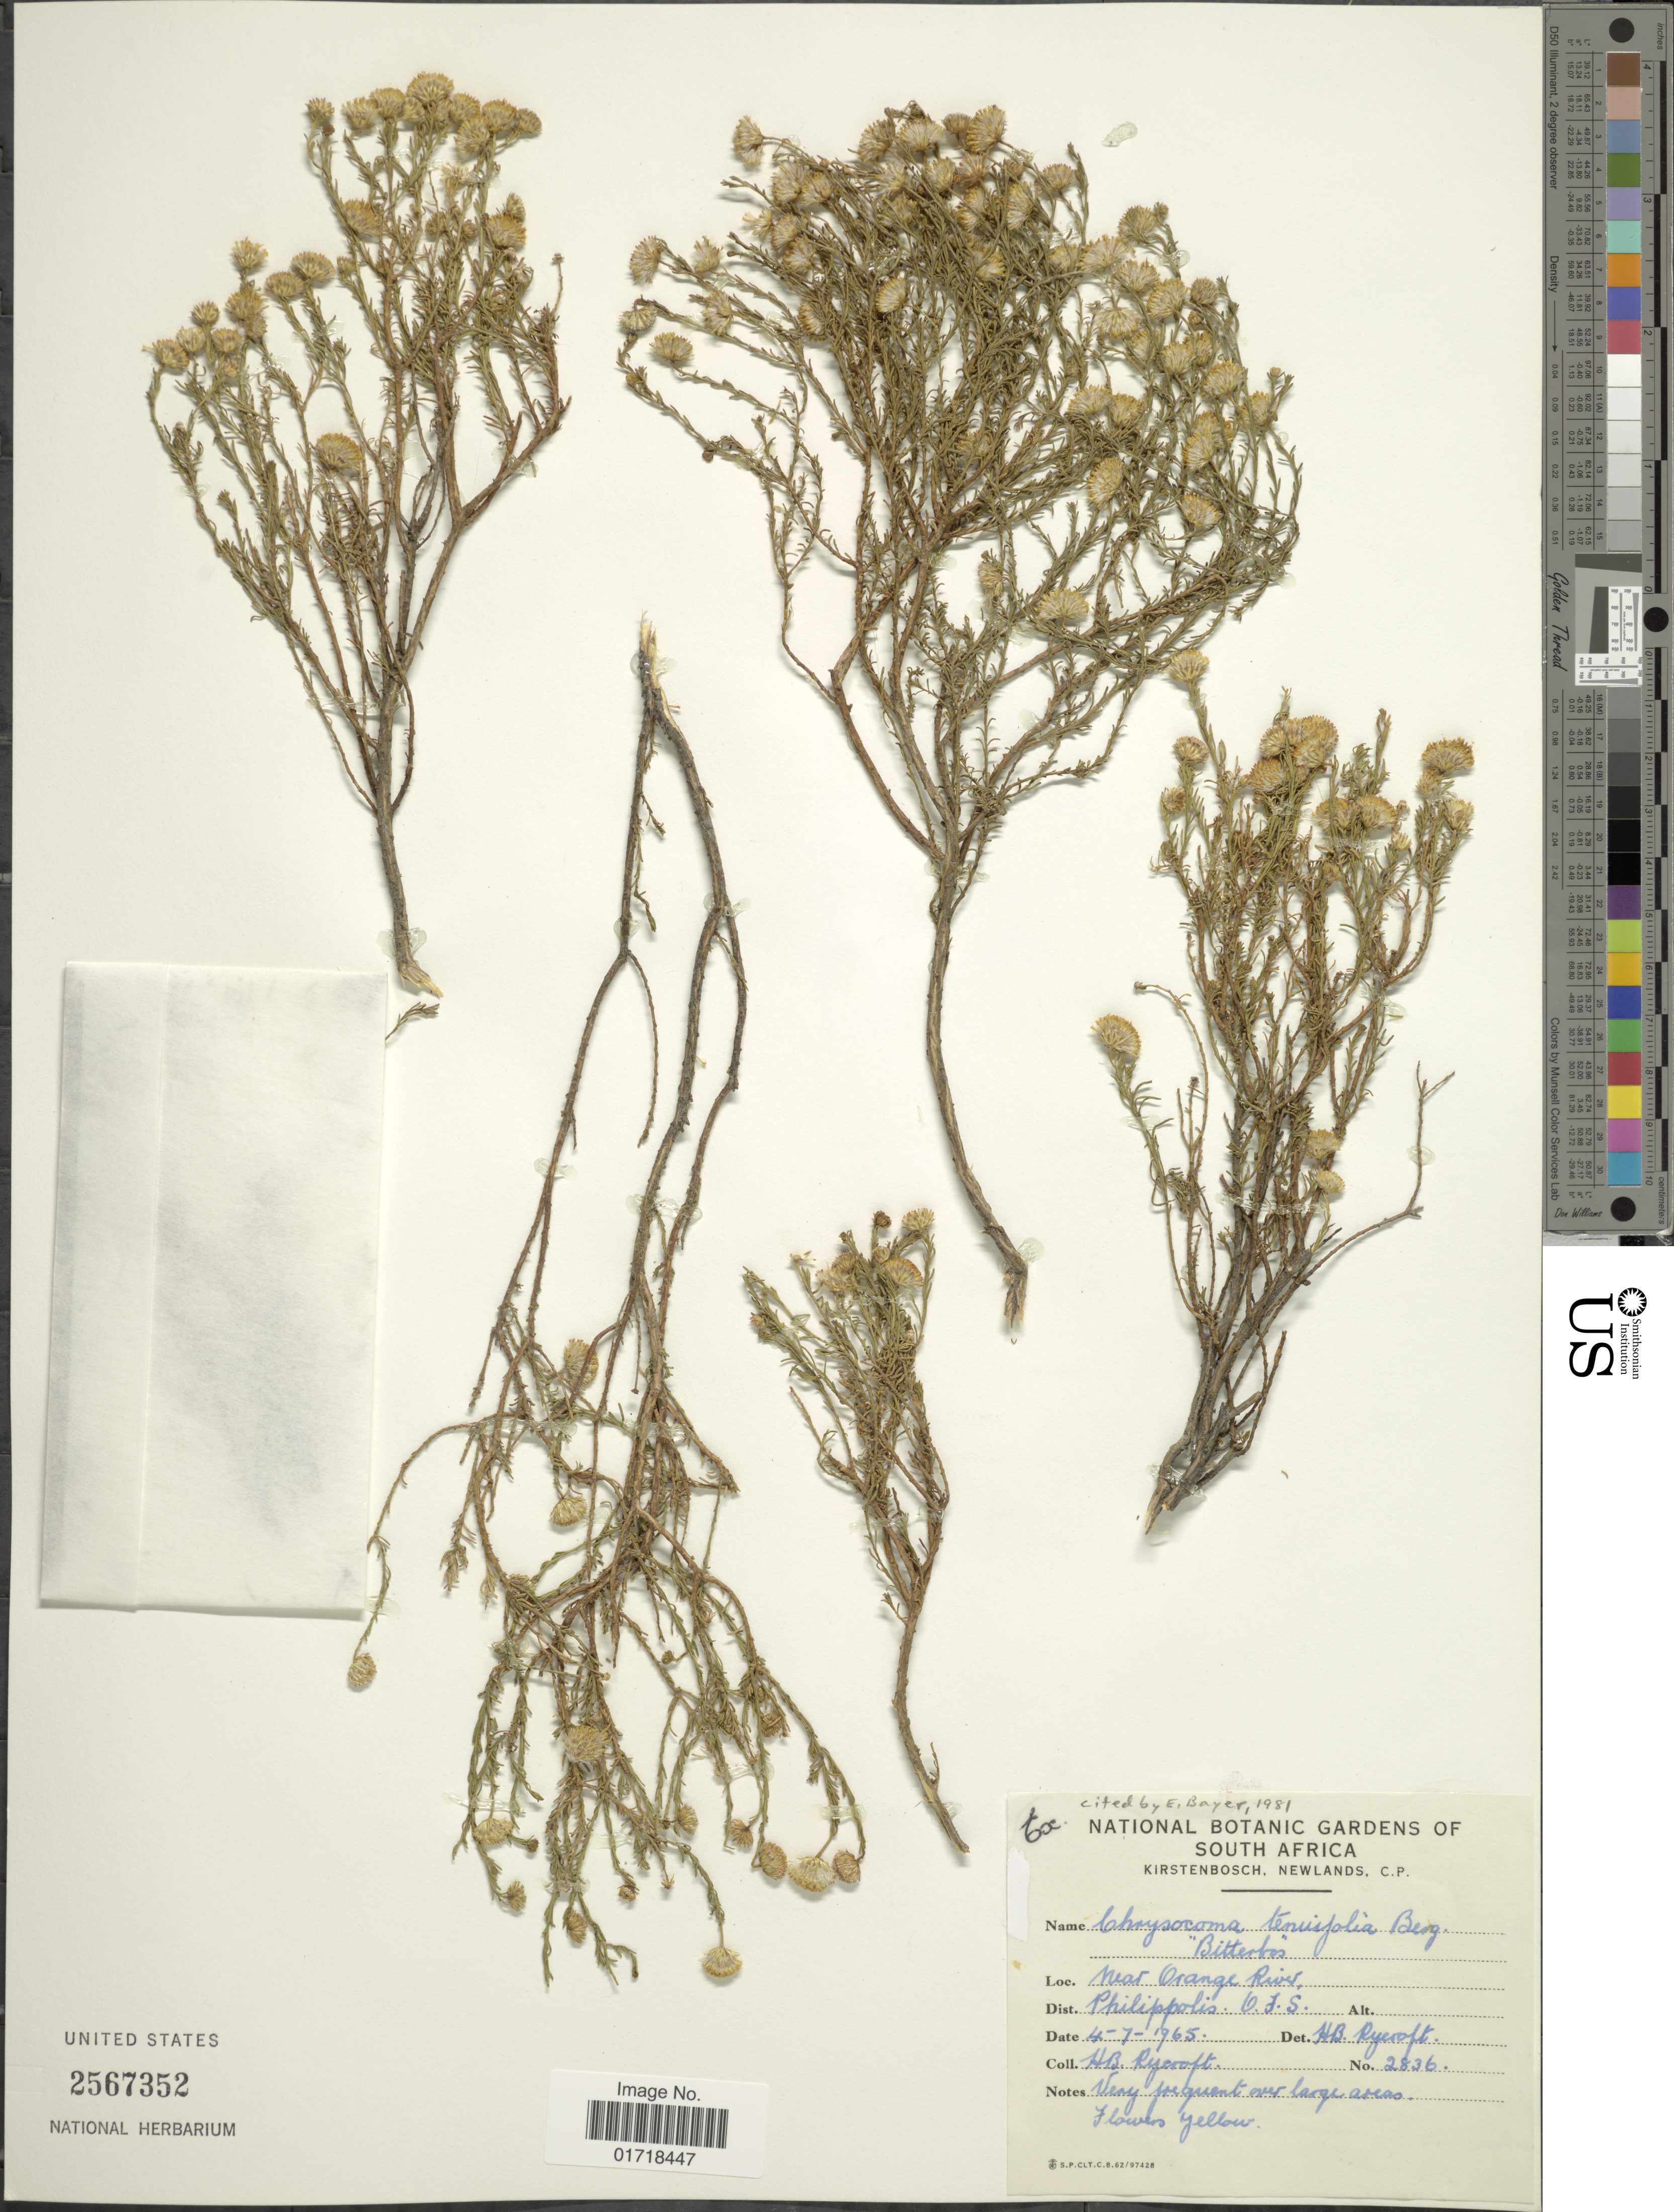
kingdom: Plantae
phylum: Tracheophyta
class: Magnoliopsida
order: Asterales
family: Asteraceae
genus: Chrysocoma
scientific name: Chrysocoma tenuifolia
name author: P.J. Bergius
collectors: H. Rycroft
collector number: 2836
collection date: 1965-07-04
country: South Africa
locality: Near Orange River, Philippolis O.F.S.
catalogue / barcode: US 2567352